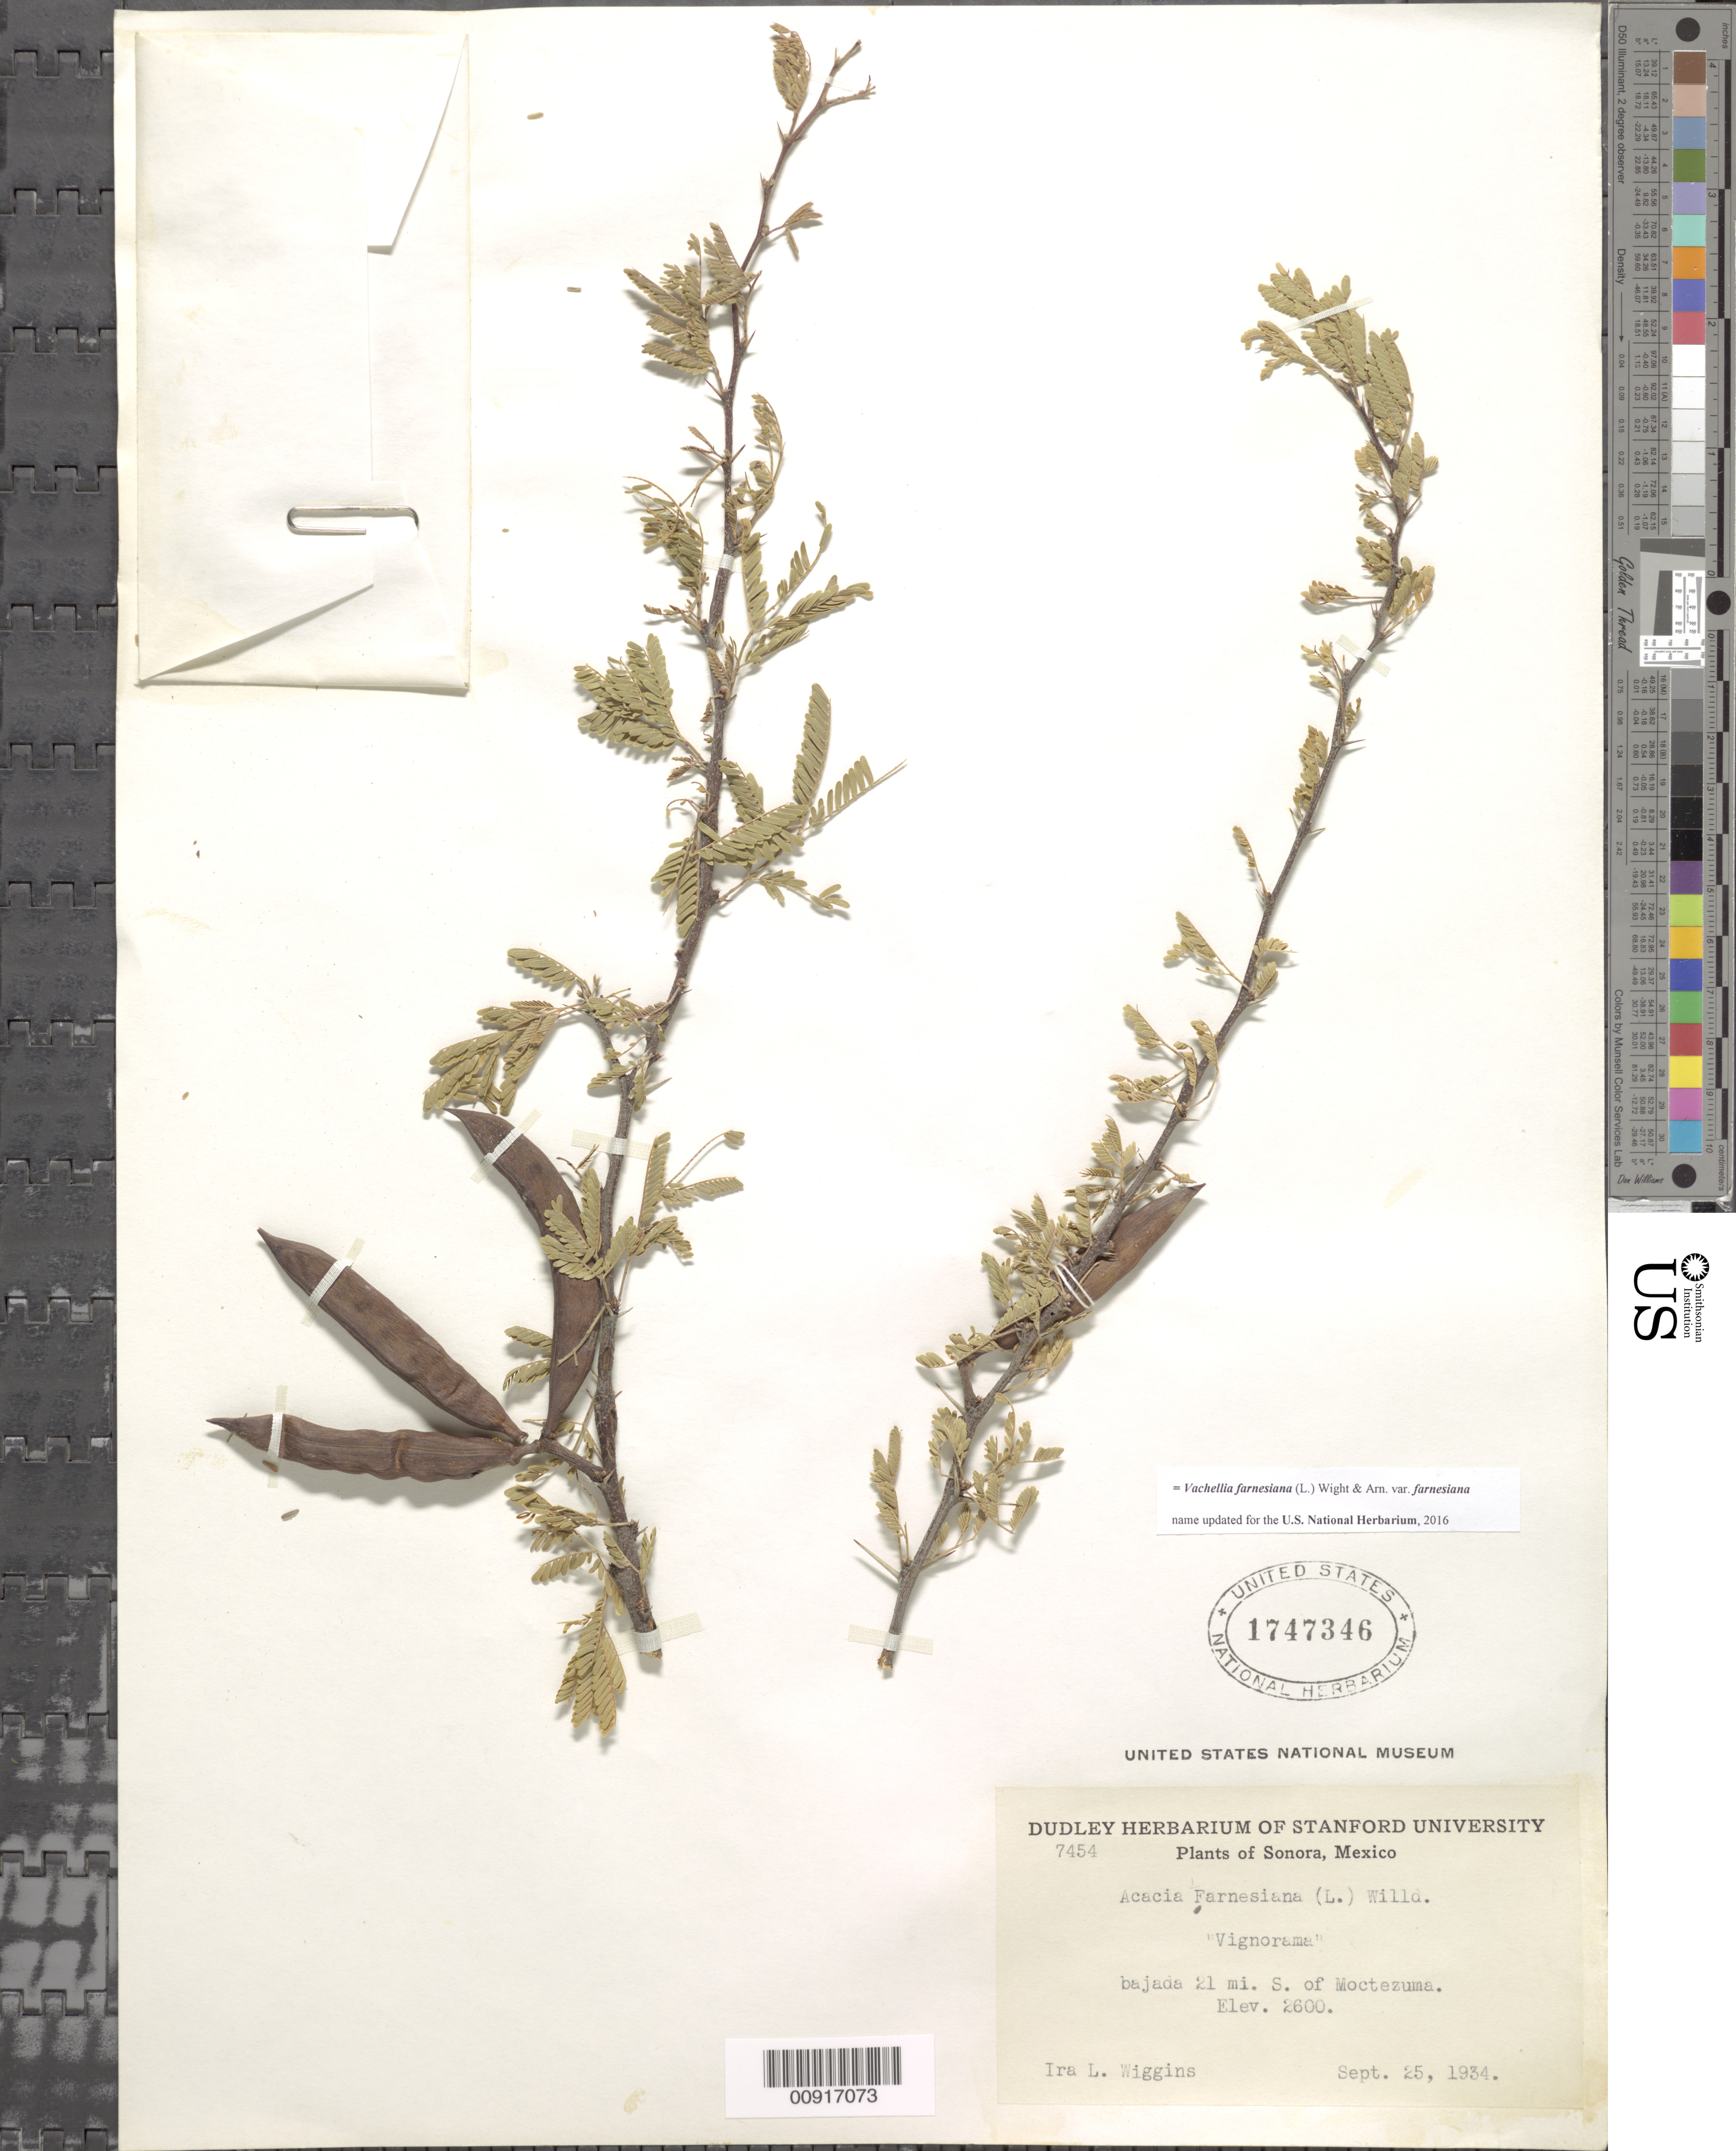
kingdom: Plantae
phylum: Tracheophyta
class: Magnoliopsida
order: Fabales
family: Fabaceae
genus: Vachellia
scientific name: Vachellia farnesiana var. farnesiana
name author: (L.) Wight & Arn.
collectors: I. L. Wiggins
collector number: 7454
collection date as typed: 25 Sep 1934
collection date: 1934-09-25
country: Mexico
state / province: Sonora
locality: Bajada 21 mi. S of Moctezuma.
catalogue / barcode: US 1747346